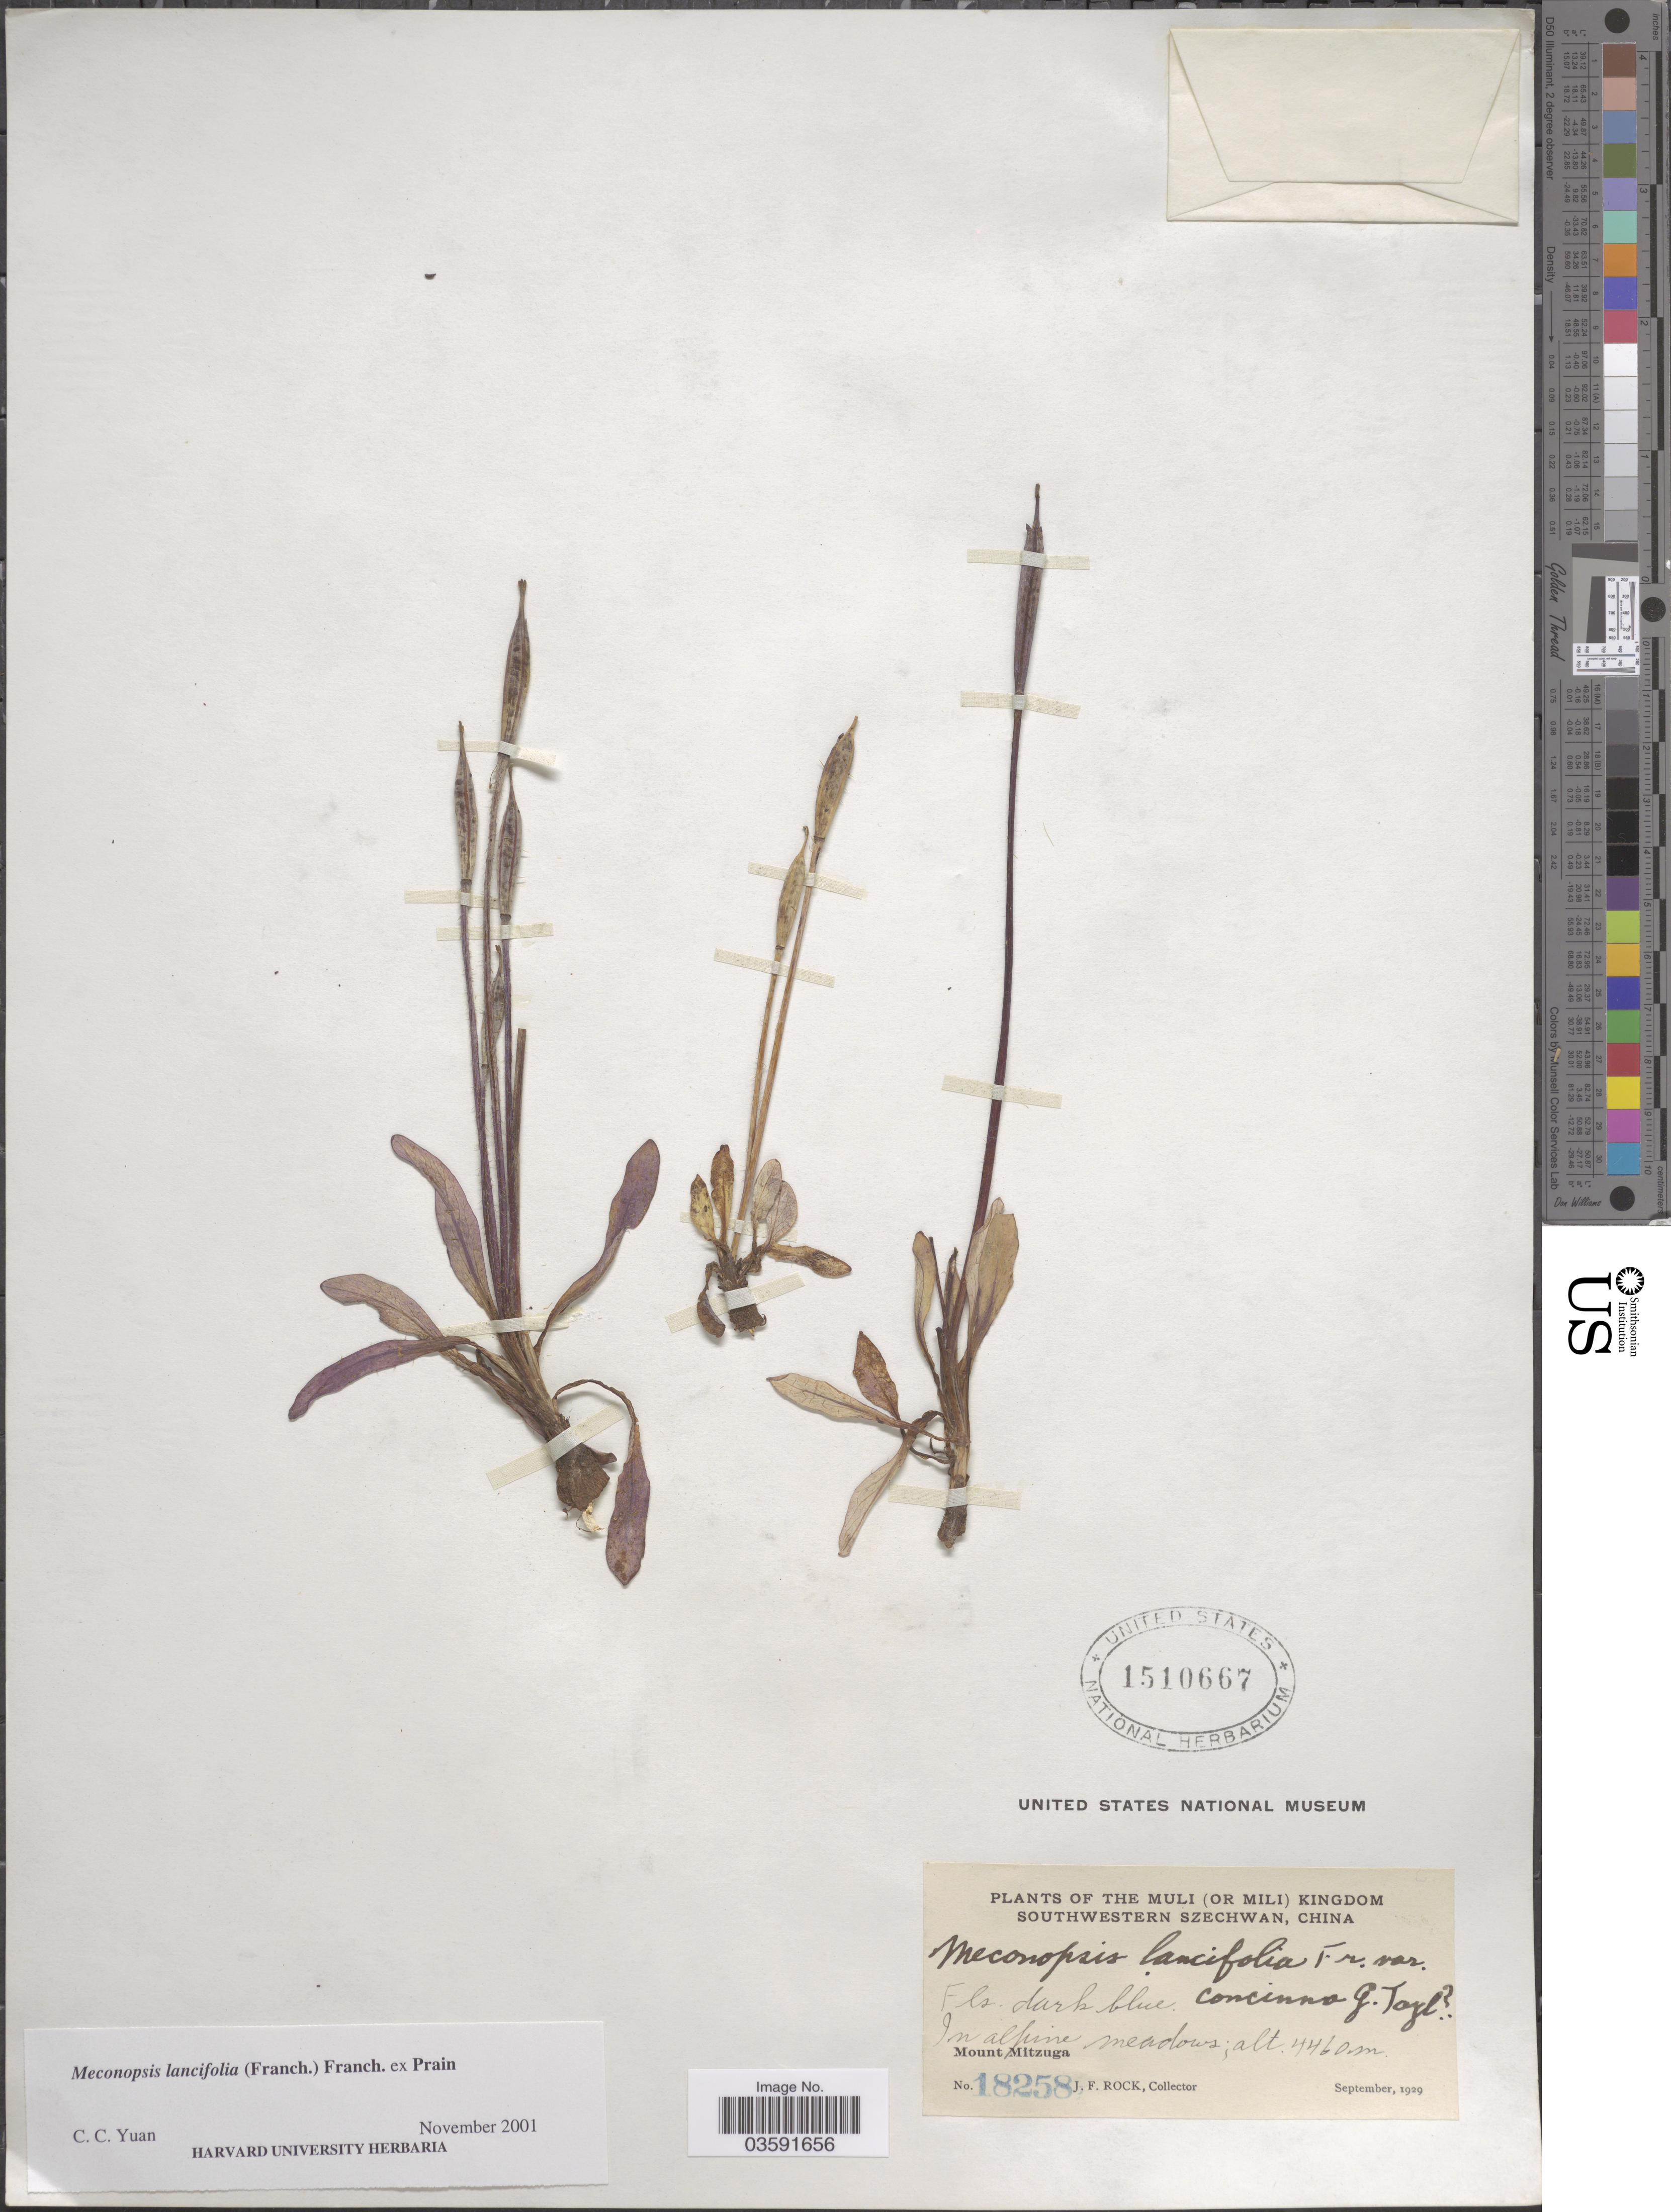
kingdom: Plantae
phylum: Tracheophyta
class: Magnoliopsida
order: Ranunculales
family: Papaveraceae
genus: Meconopsis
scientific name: Meconopsis lancifolia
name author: Franch. ex Prain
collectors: J. Rock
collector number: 18258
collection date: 1929-09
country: China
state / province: Sichuan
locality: The Muli (or Mili) Kingdom. Southwestern Szechwan. Mount Mitzuga.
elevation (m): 4460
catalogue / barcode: US 1510667